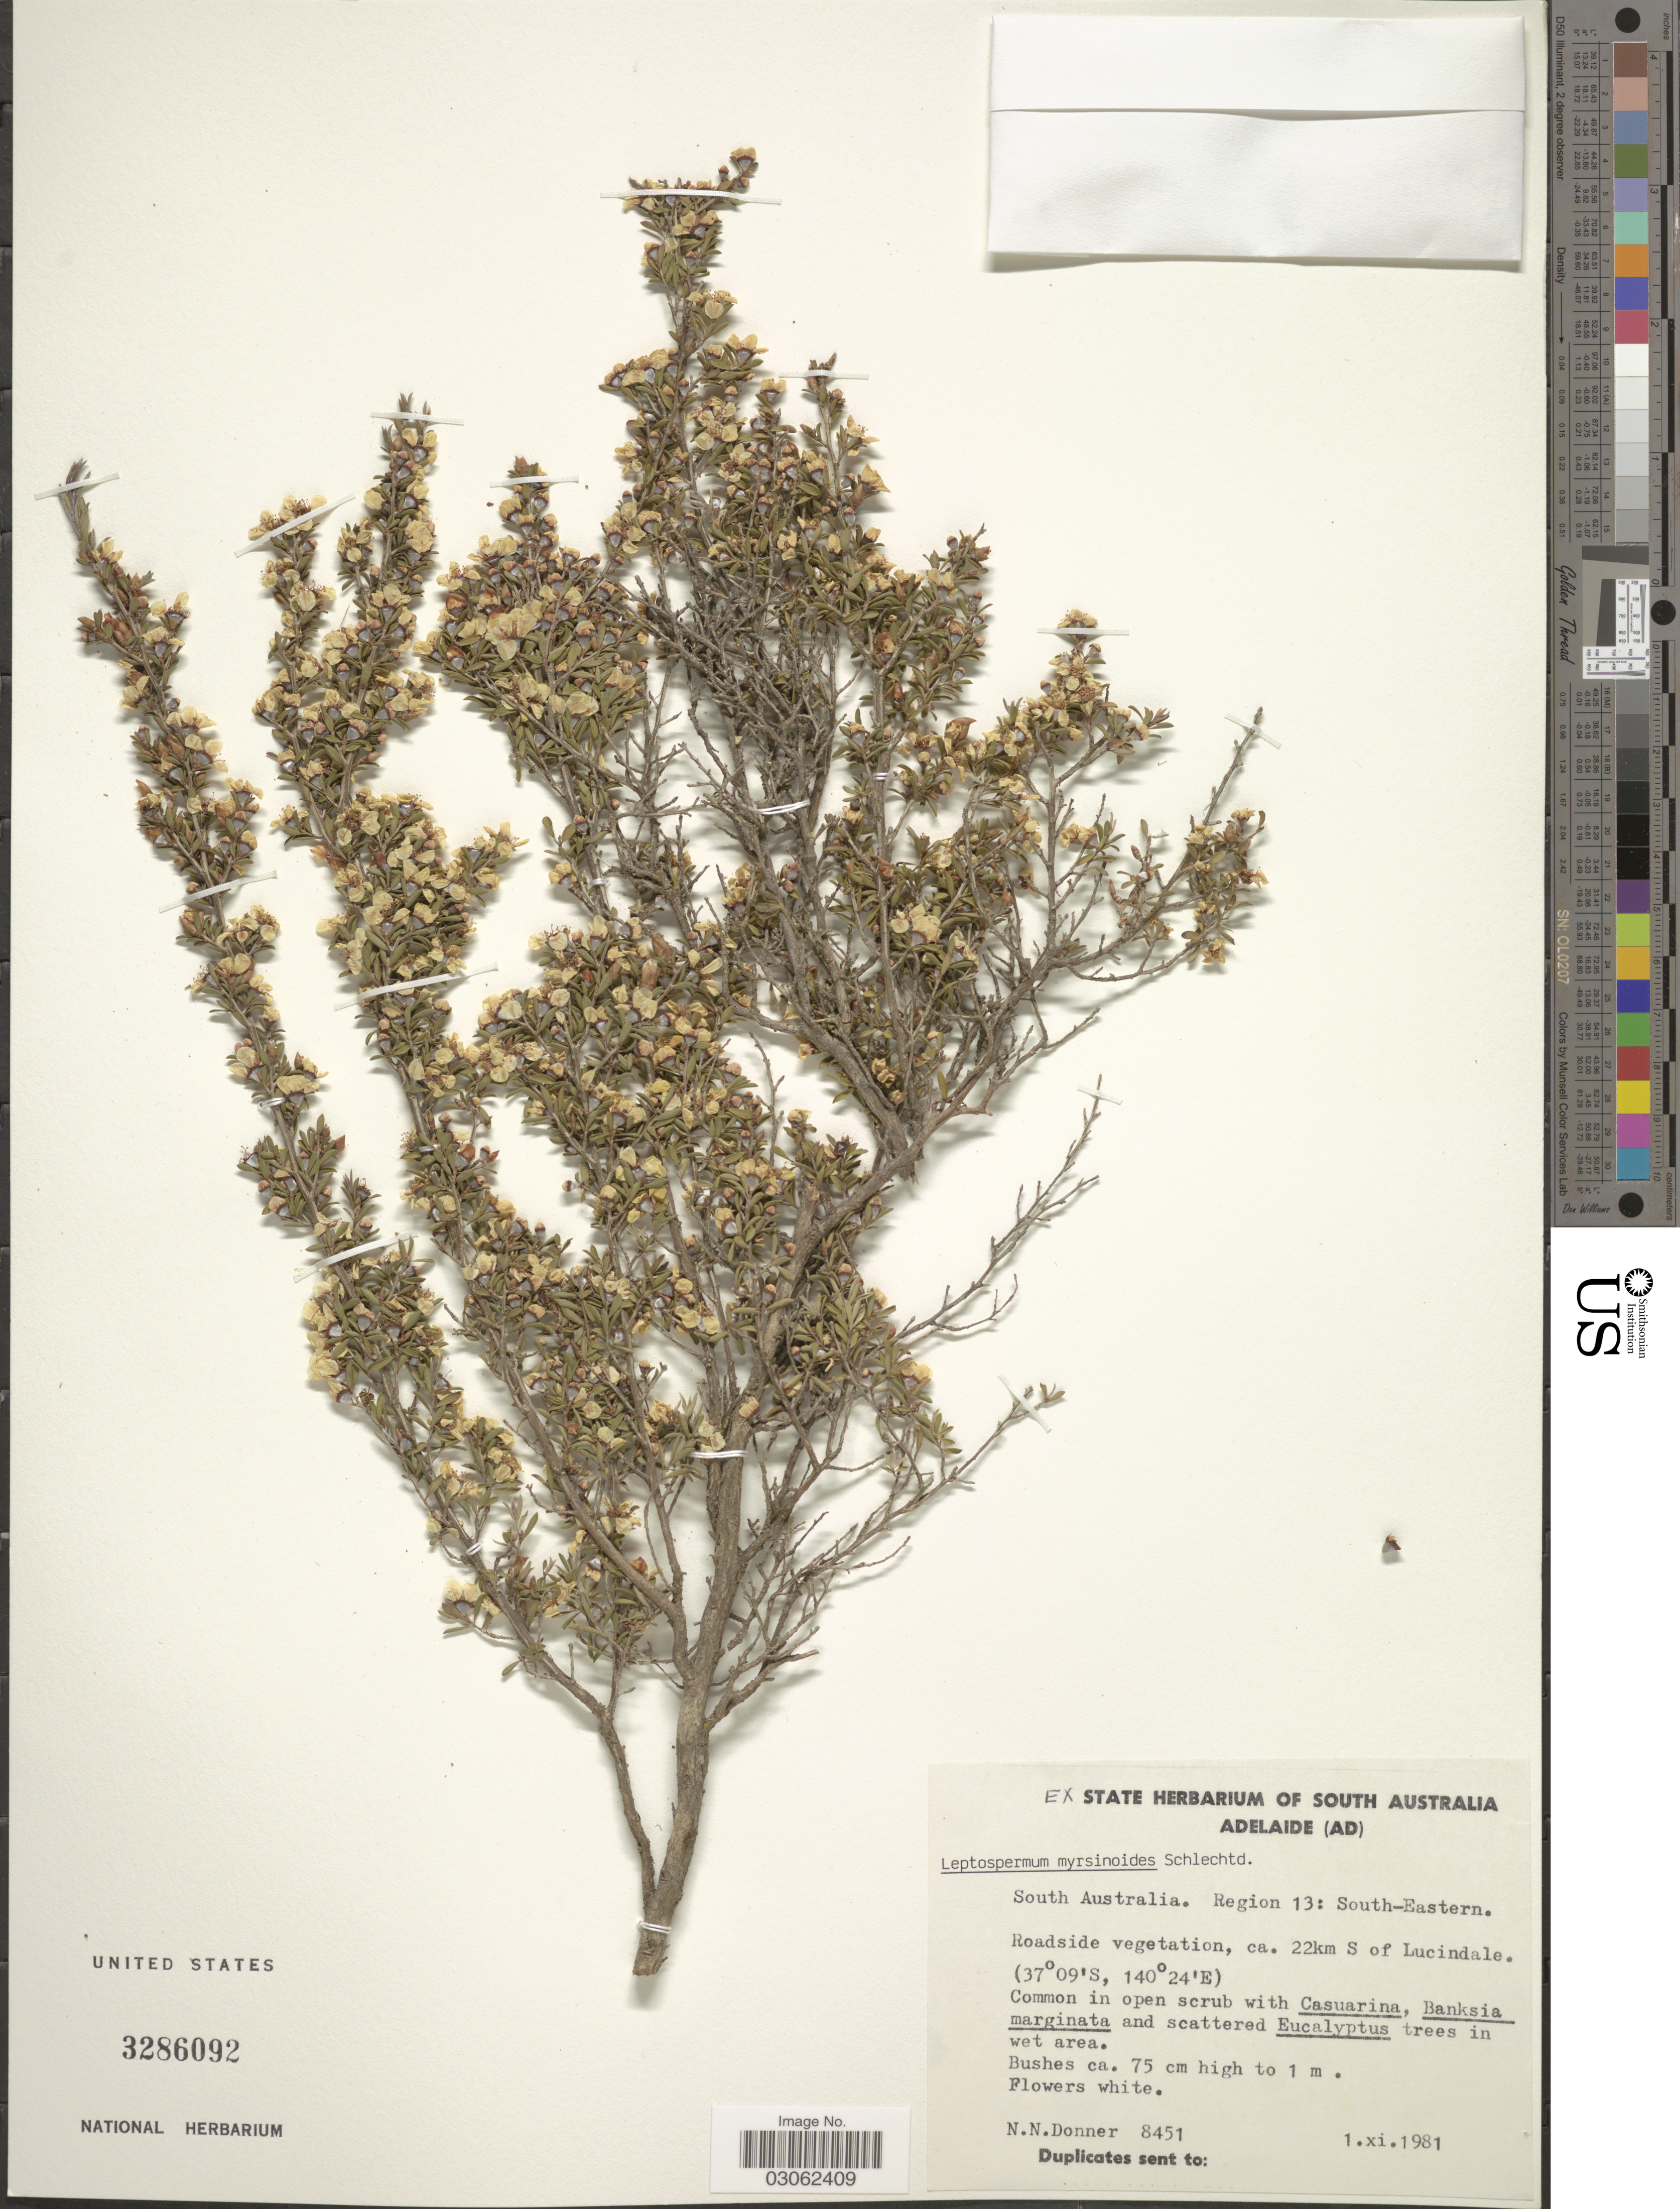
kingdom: Plantae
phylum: Tracheophyta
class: Magnoliopsida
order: Myrtales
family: Myrtaceae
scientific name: Gaudium myrsinoides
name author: (Schltdl.) P.G. Wilson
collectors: N. Donner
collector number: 8451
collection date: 1981-11-01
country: Australia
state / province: South Australia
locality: Region 13: South-Eastern. Ca. 22km S of Lucindale.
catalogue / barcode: US 3286092